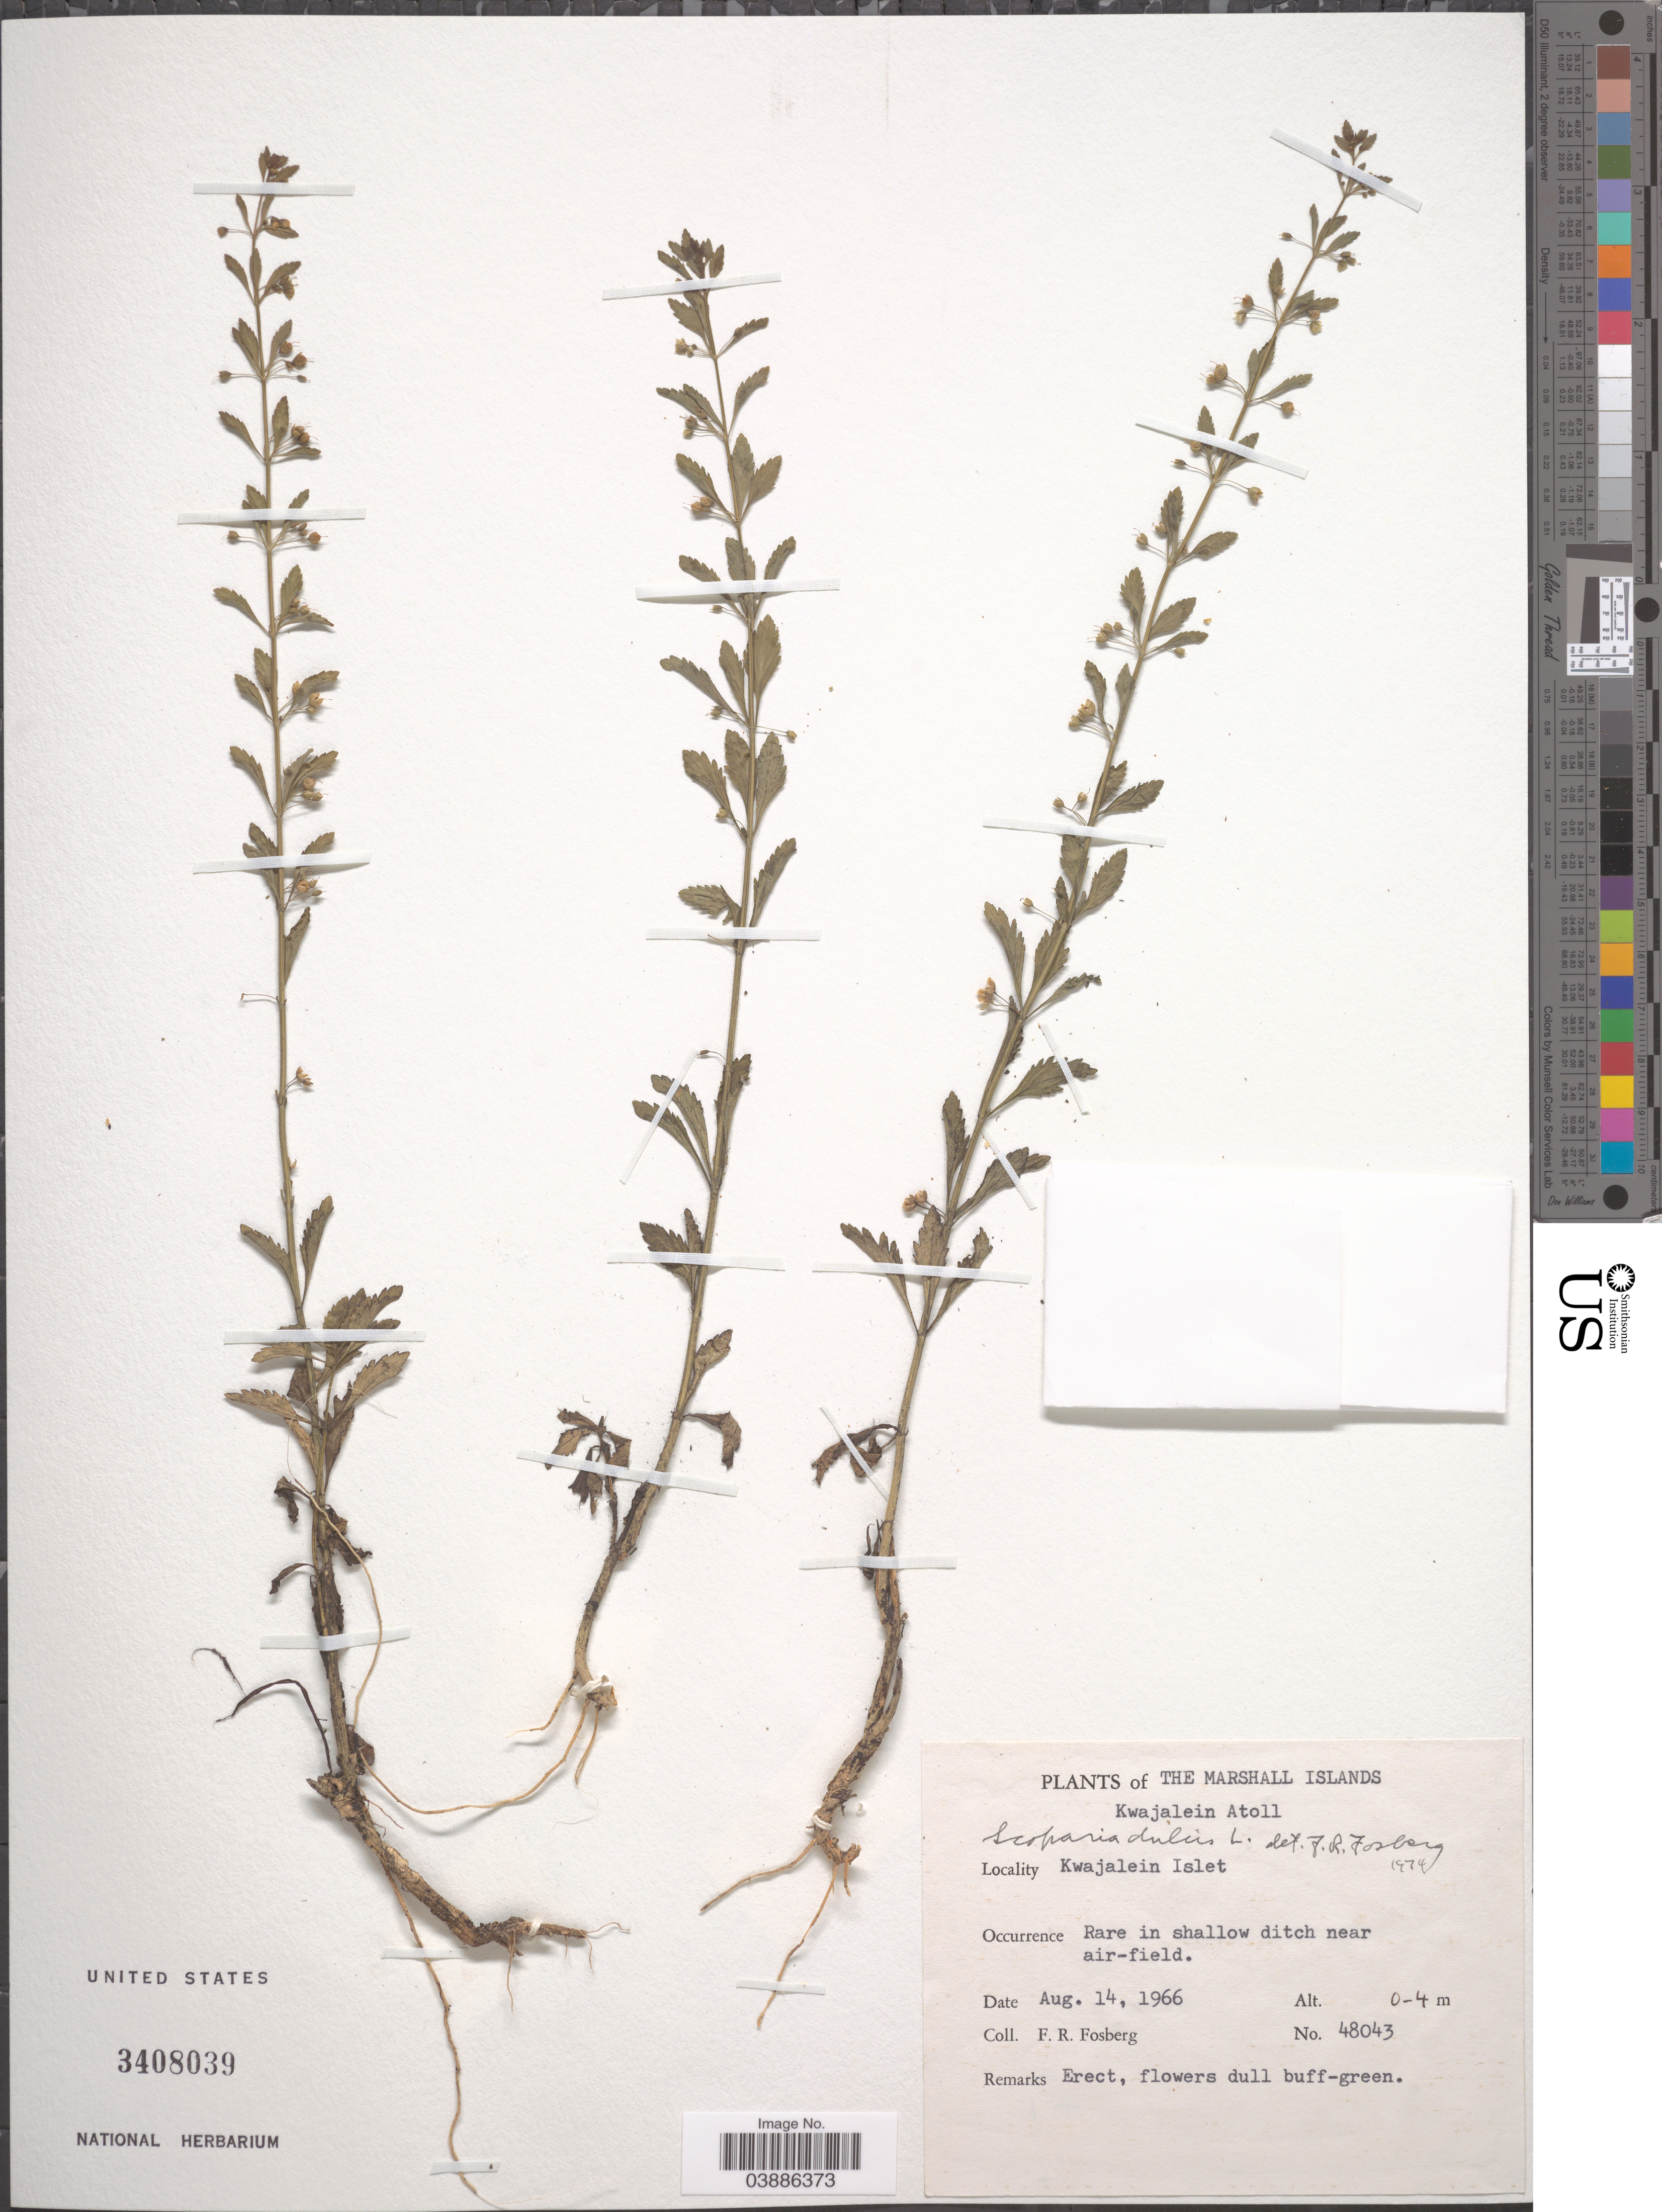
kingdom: Plantae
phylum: Tracheophyta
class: Magnoliopsida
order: Lamiales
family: Plantaginaceae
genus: Scoparia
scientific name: Scoparia dulcis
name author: L.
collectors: F. R. Fosberg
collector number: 48043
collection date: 1966-08-14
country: Marshall Islands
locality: Kwajalein Atoll. Kwajalein Islet. In shallow ditch near air-field.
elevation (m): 0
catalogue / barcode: US 3408039